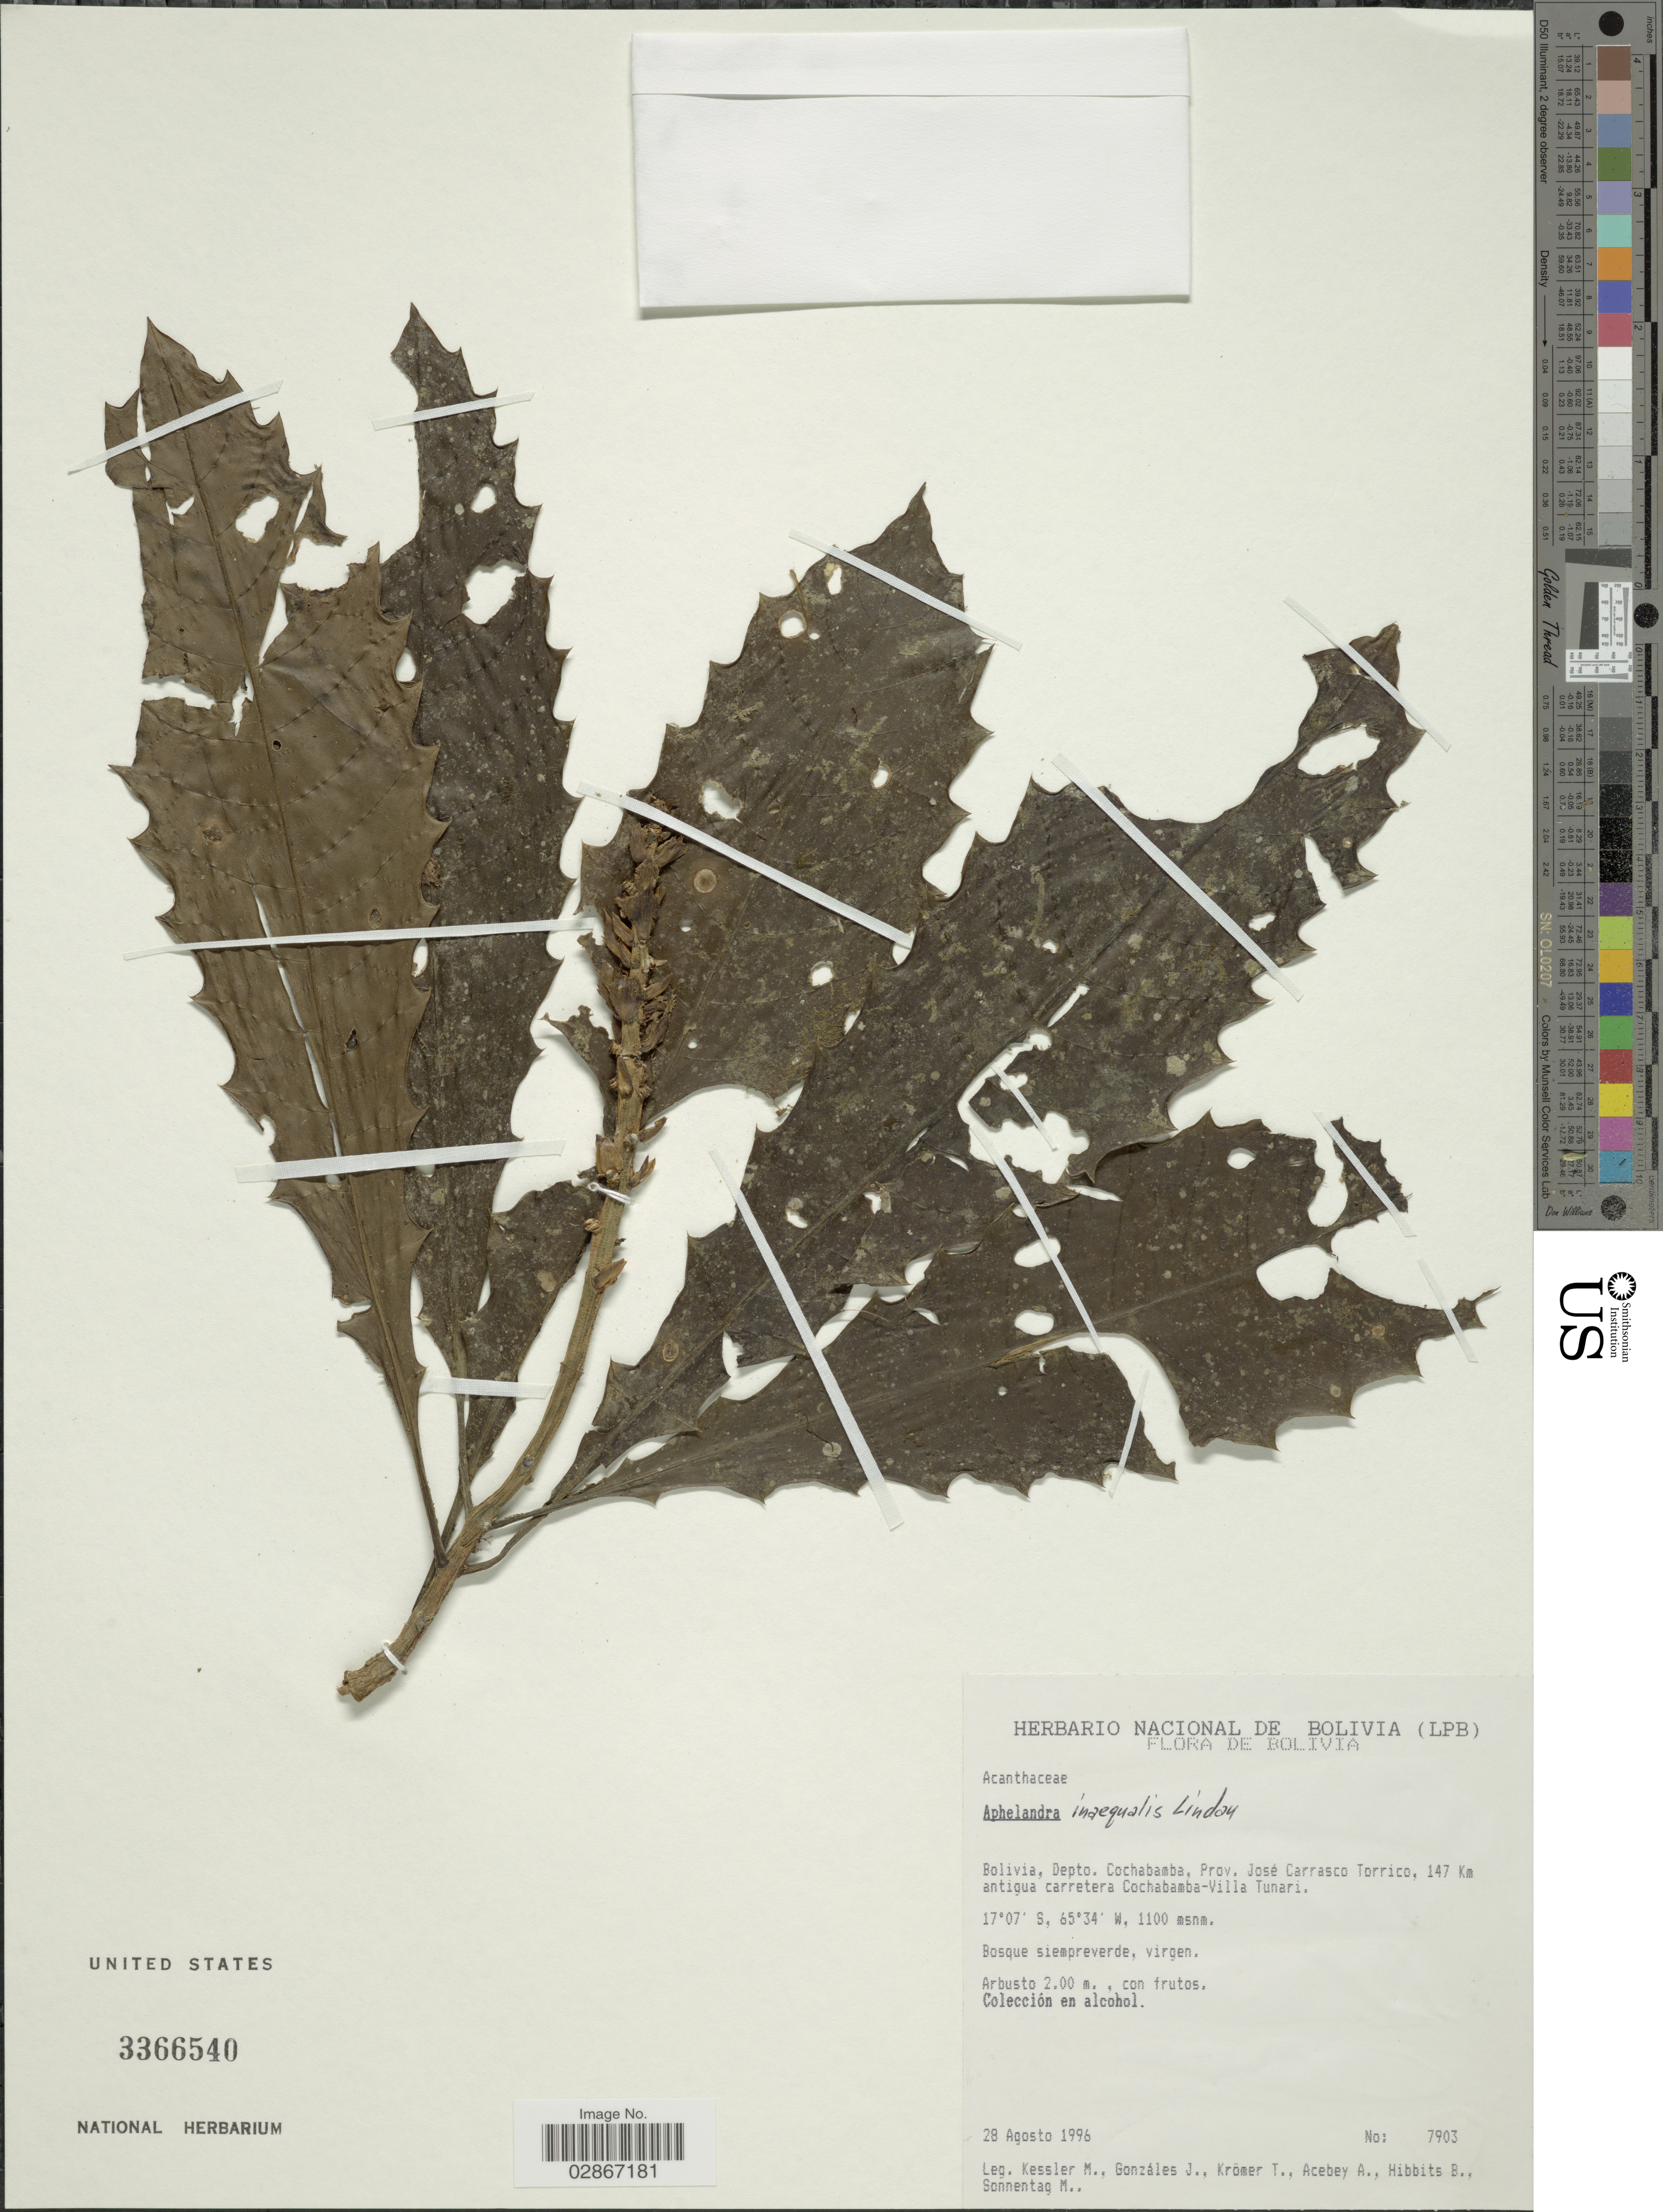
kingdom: Plantae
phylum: Tracheophyta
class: Magnoliopsida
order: Lamiales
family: Acanthaceae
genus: Aphelandra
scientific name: Aphelandra inaequalis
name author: Lindau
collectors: M. Kessler, J. Gonzales, T. Krömer, A. Acebey & et al.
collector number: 7903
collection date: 1996-08-28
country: Bolivia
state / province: Cochabamba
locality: Depto. Cochabamba, Prov. José Carrasco Torrico, 147 Km antigua carretera Cochabamba-Villa Tunari.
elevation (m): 1100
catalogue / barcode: US 3366540